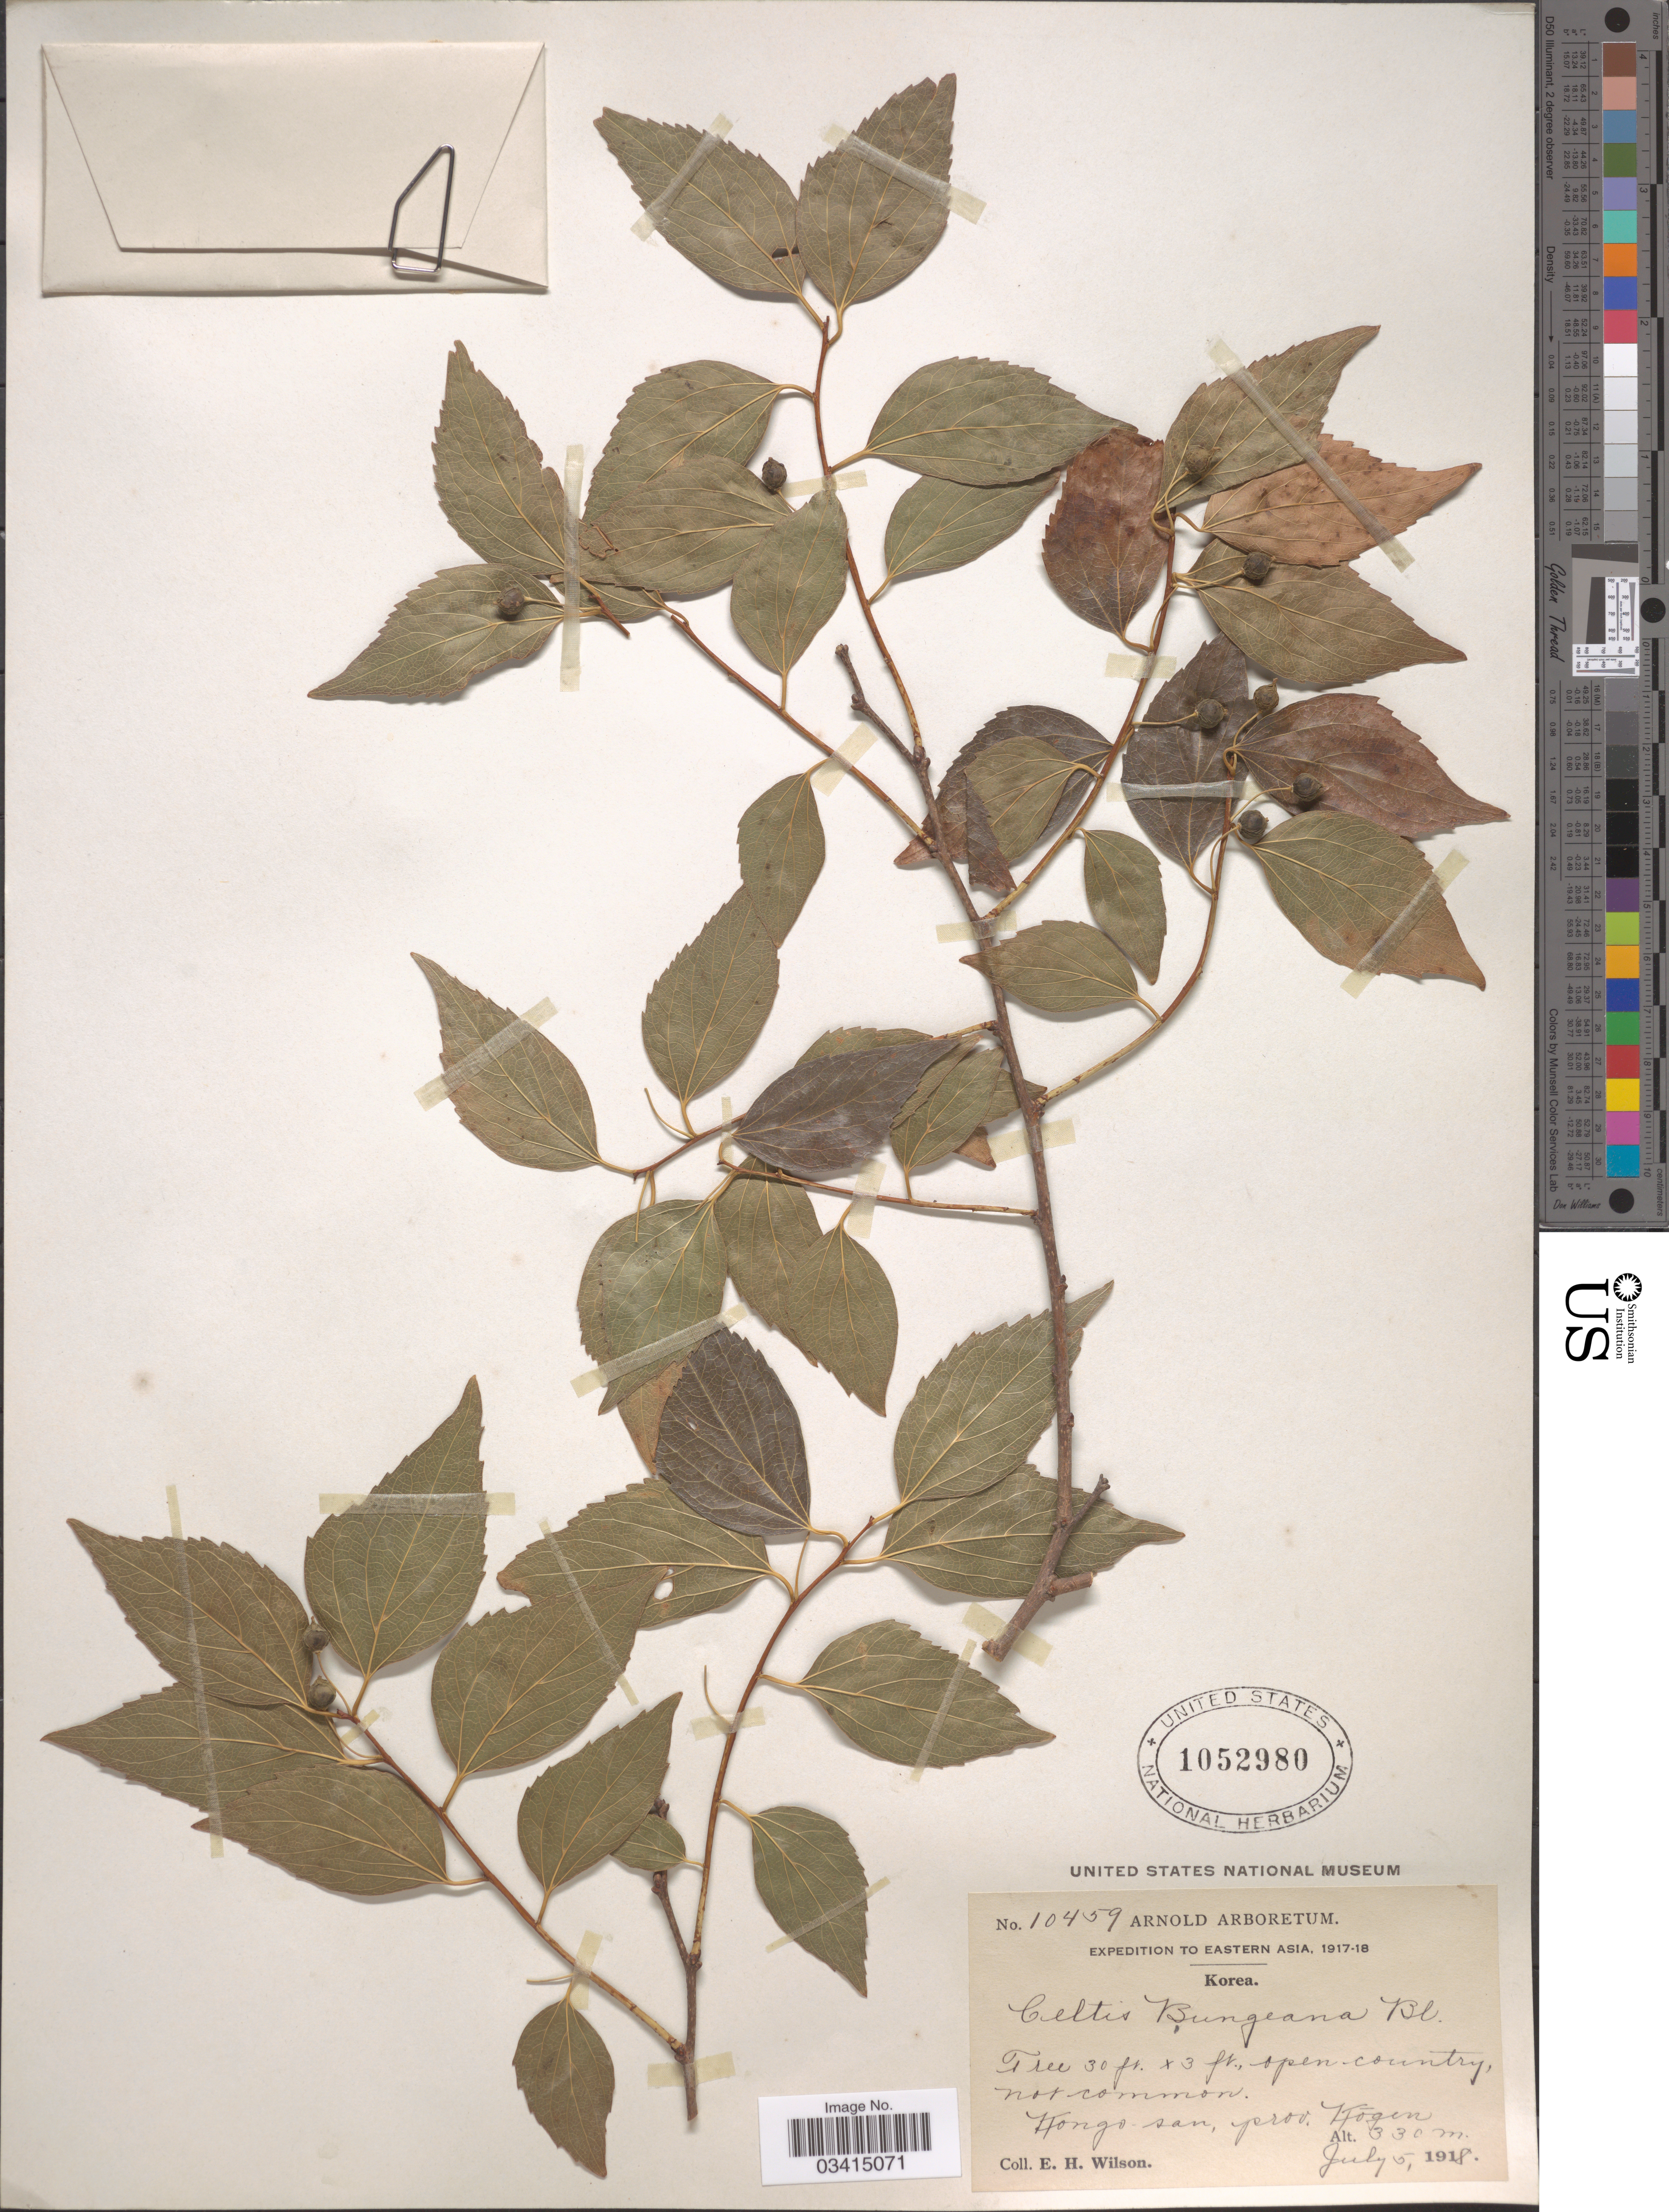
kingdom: Plantae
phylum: Tracheophyta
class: Magnoliopsida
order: Rosales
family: Cannabaceae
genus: Celtis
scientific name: Celtis bungeana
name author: Blume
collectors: E. Wilson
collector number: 10459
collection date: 1918-07-05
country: North Korea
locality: Kongo-san, prov. Kōgen.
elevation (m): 330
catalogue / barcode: US 1052980